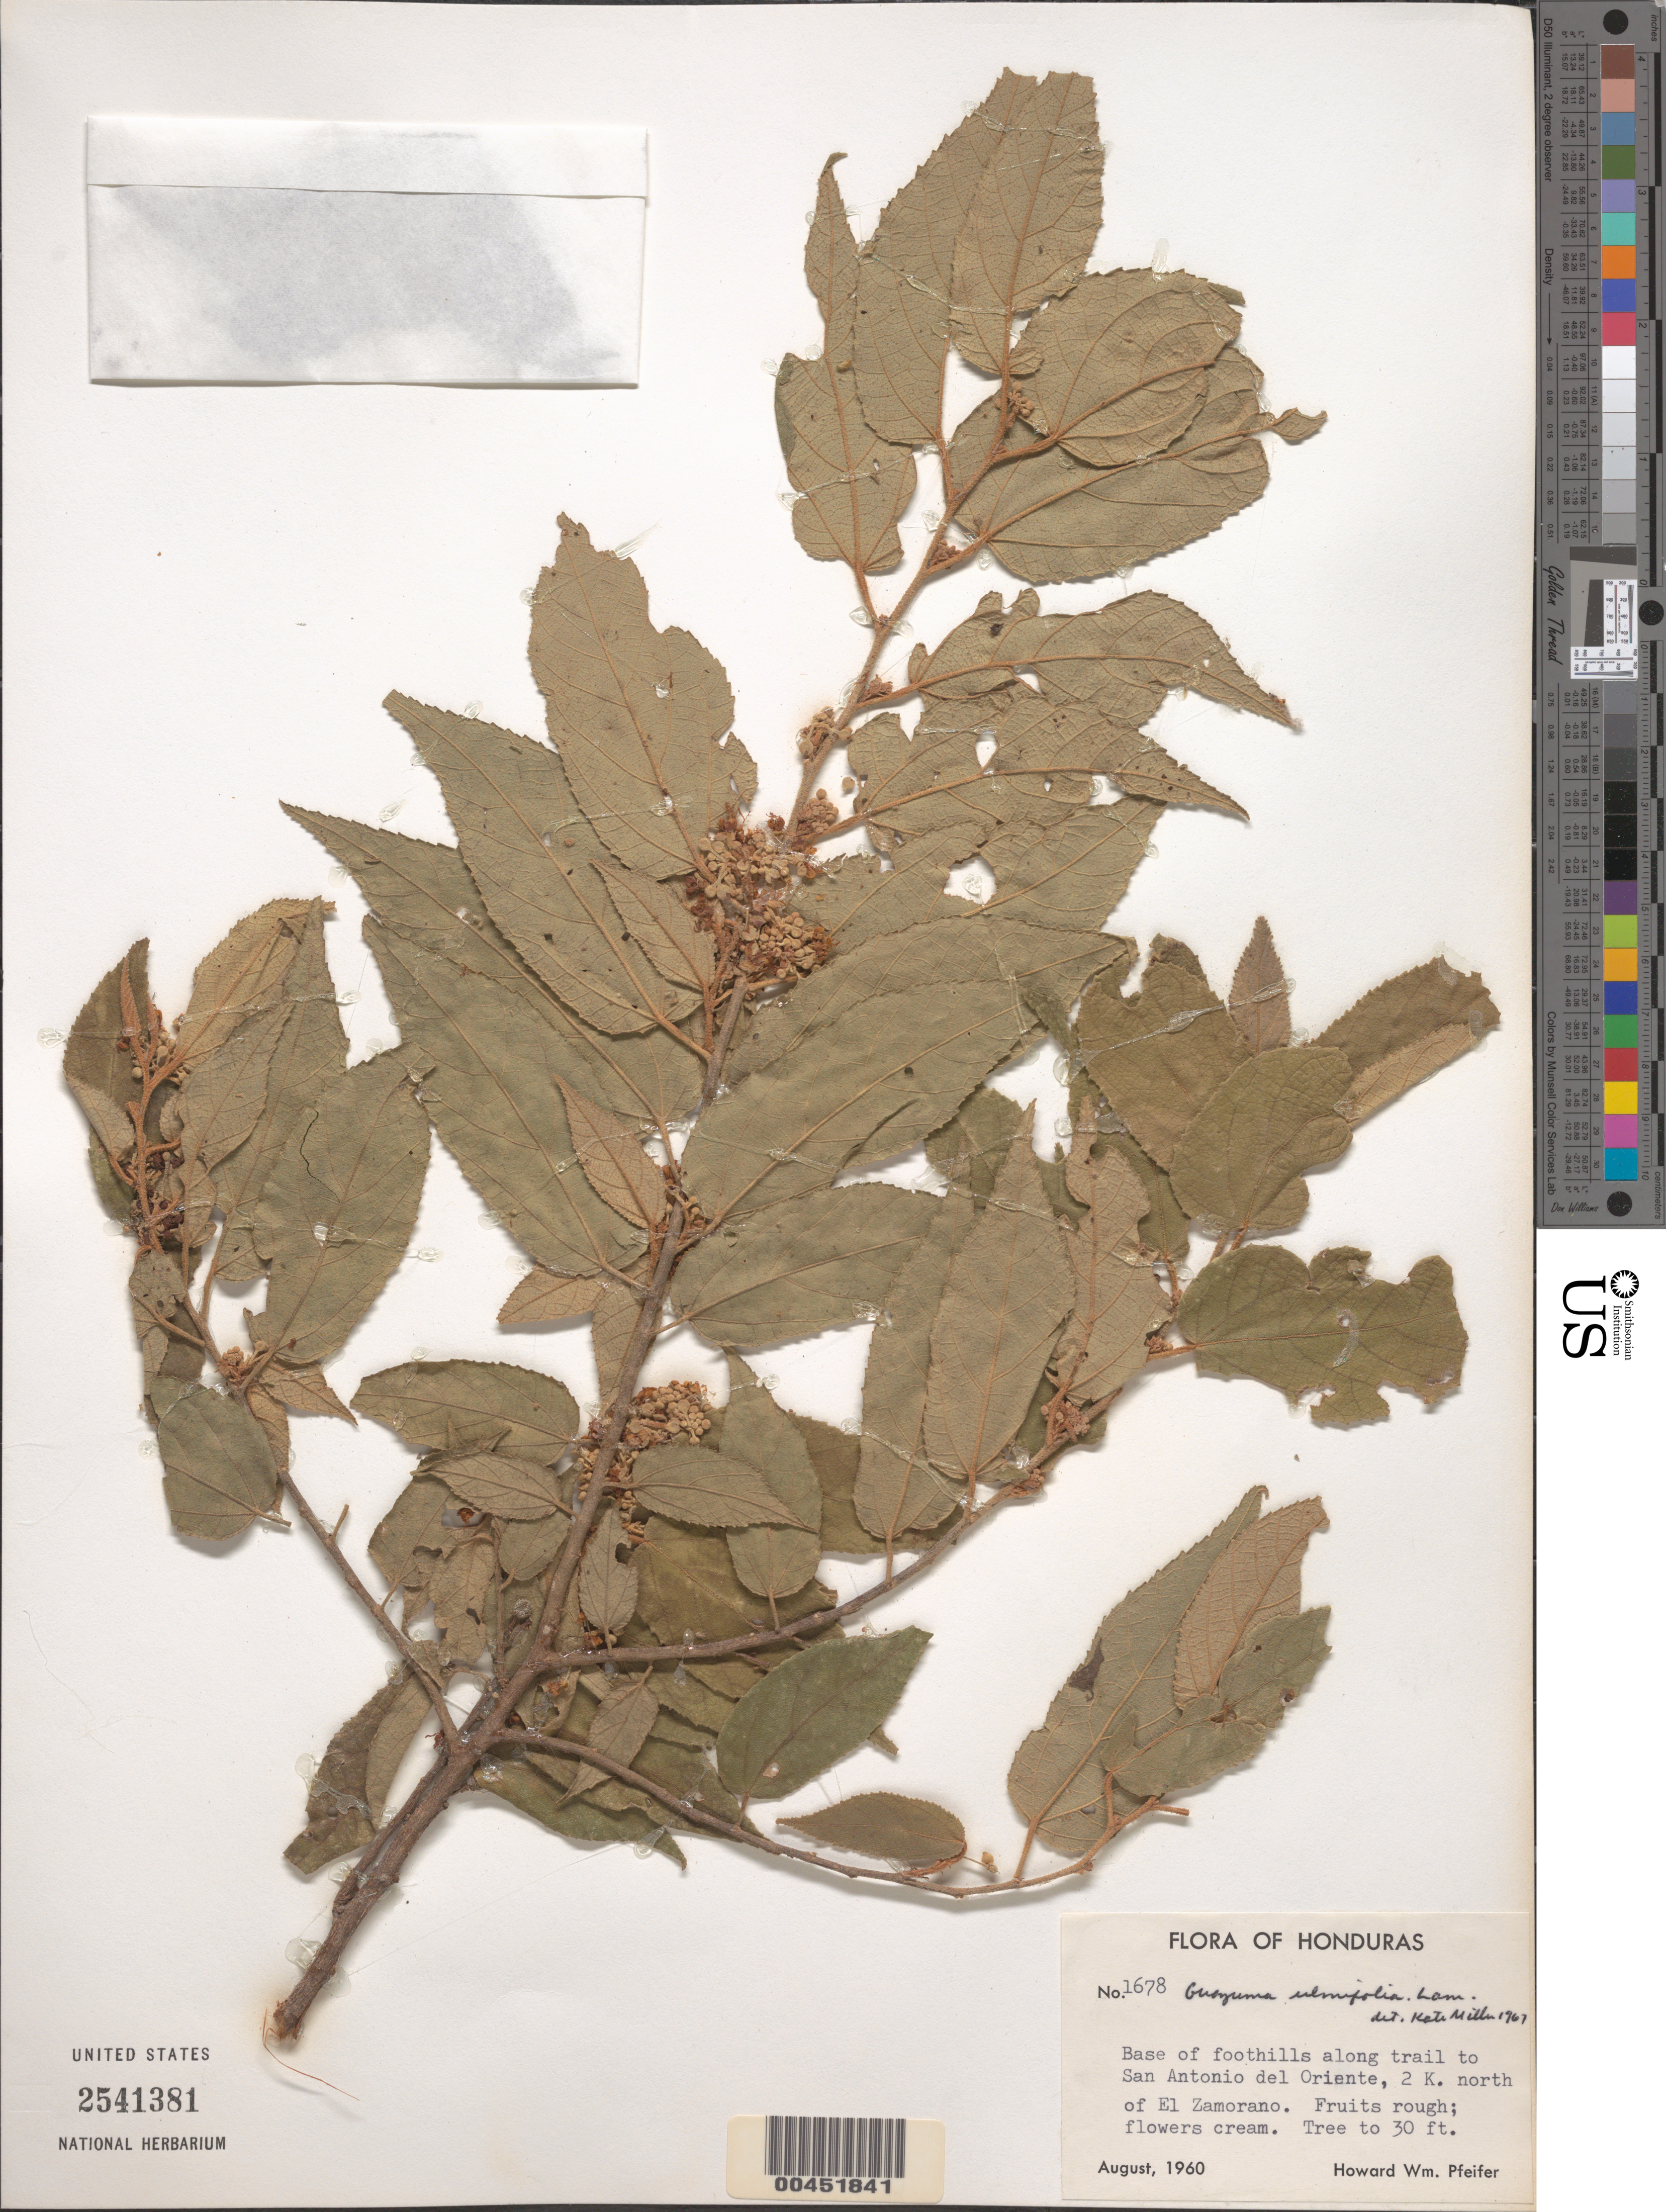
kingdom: Plantae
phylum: Tracheophyta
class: Magnoliopsida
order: Malvales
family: Malvaceae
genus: Guazuma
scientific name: Guazuma ulmifolia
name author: Lam.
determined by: Miller, K.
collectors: H. W. Pfeifer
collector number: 1678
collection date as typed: Aug 1960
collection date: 1960-08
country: Honduras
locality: trail to San Antonio del Oriente, 2 km N of El Zamorano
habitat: base of foothills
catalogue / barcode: US 2541381